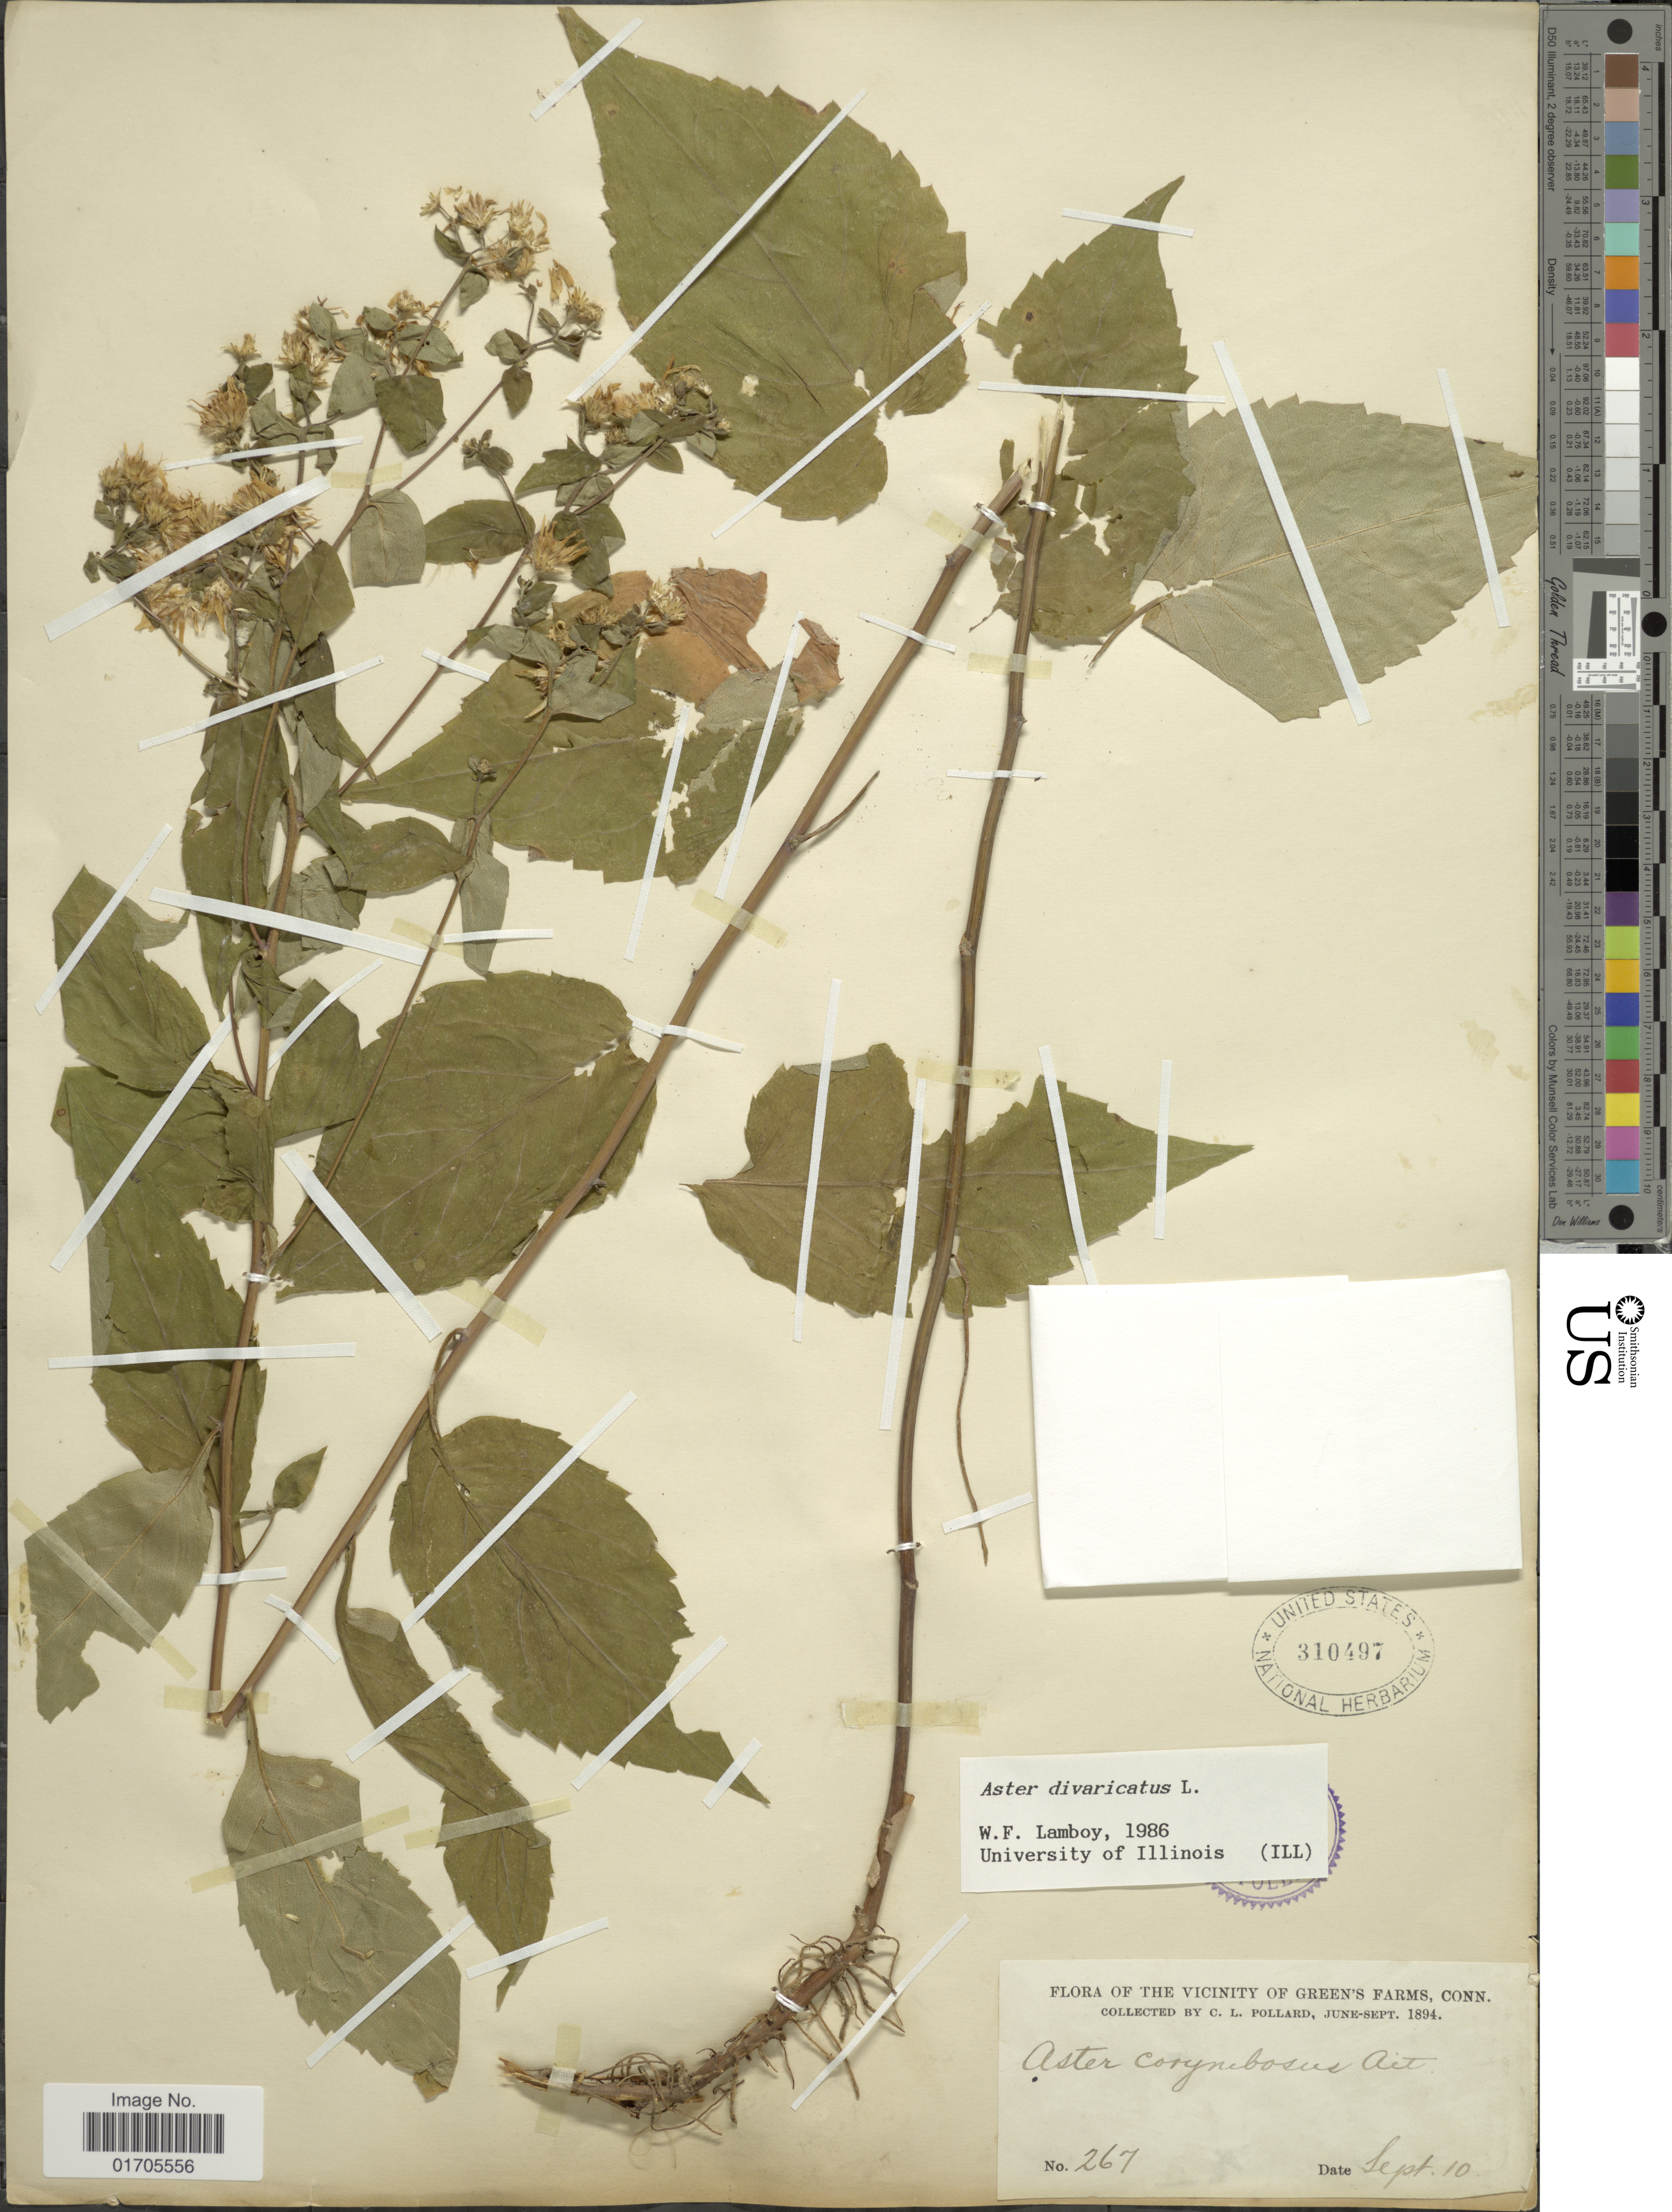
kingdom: Plantae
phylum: Tracheophyta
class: Magnoliopsida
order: Asterales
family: Asteraceae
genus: Eurybia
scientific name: Eurybia divaricata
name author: (L.) G.L. Nesom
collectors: C. L. Pollard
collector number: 267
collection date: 1894-09-10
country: United States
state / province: Connecticut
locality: Vicinity of Green's Farms, Conn.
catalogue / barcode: US 310497